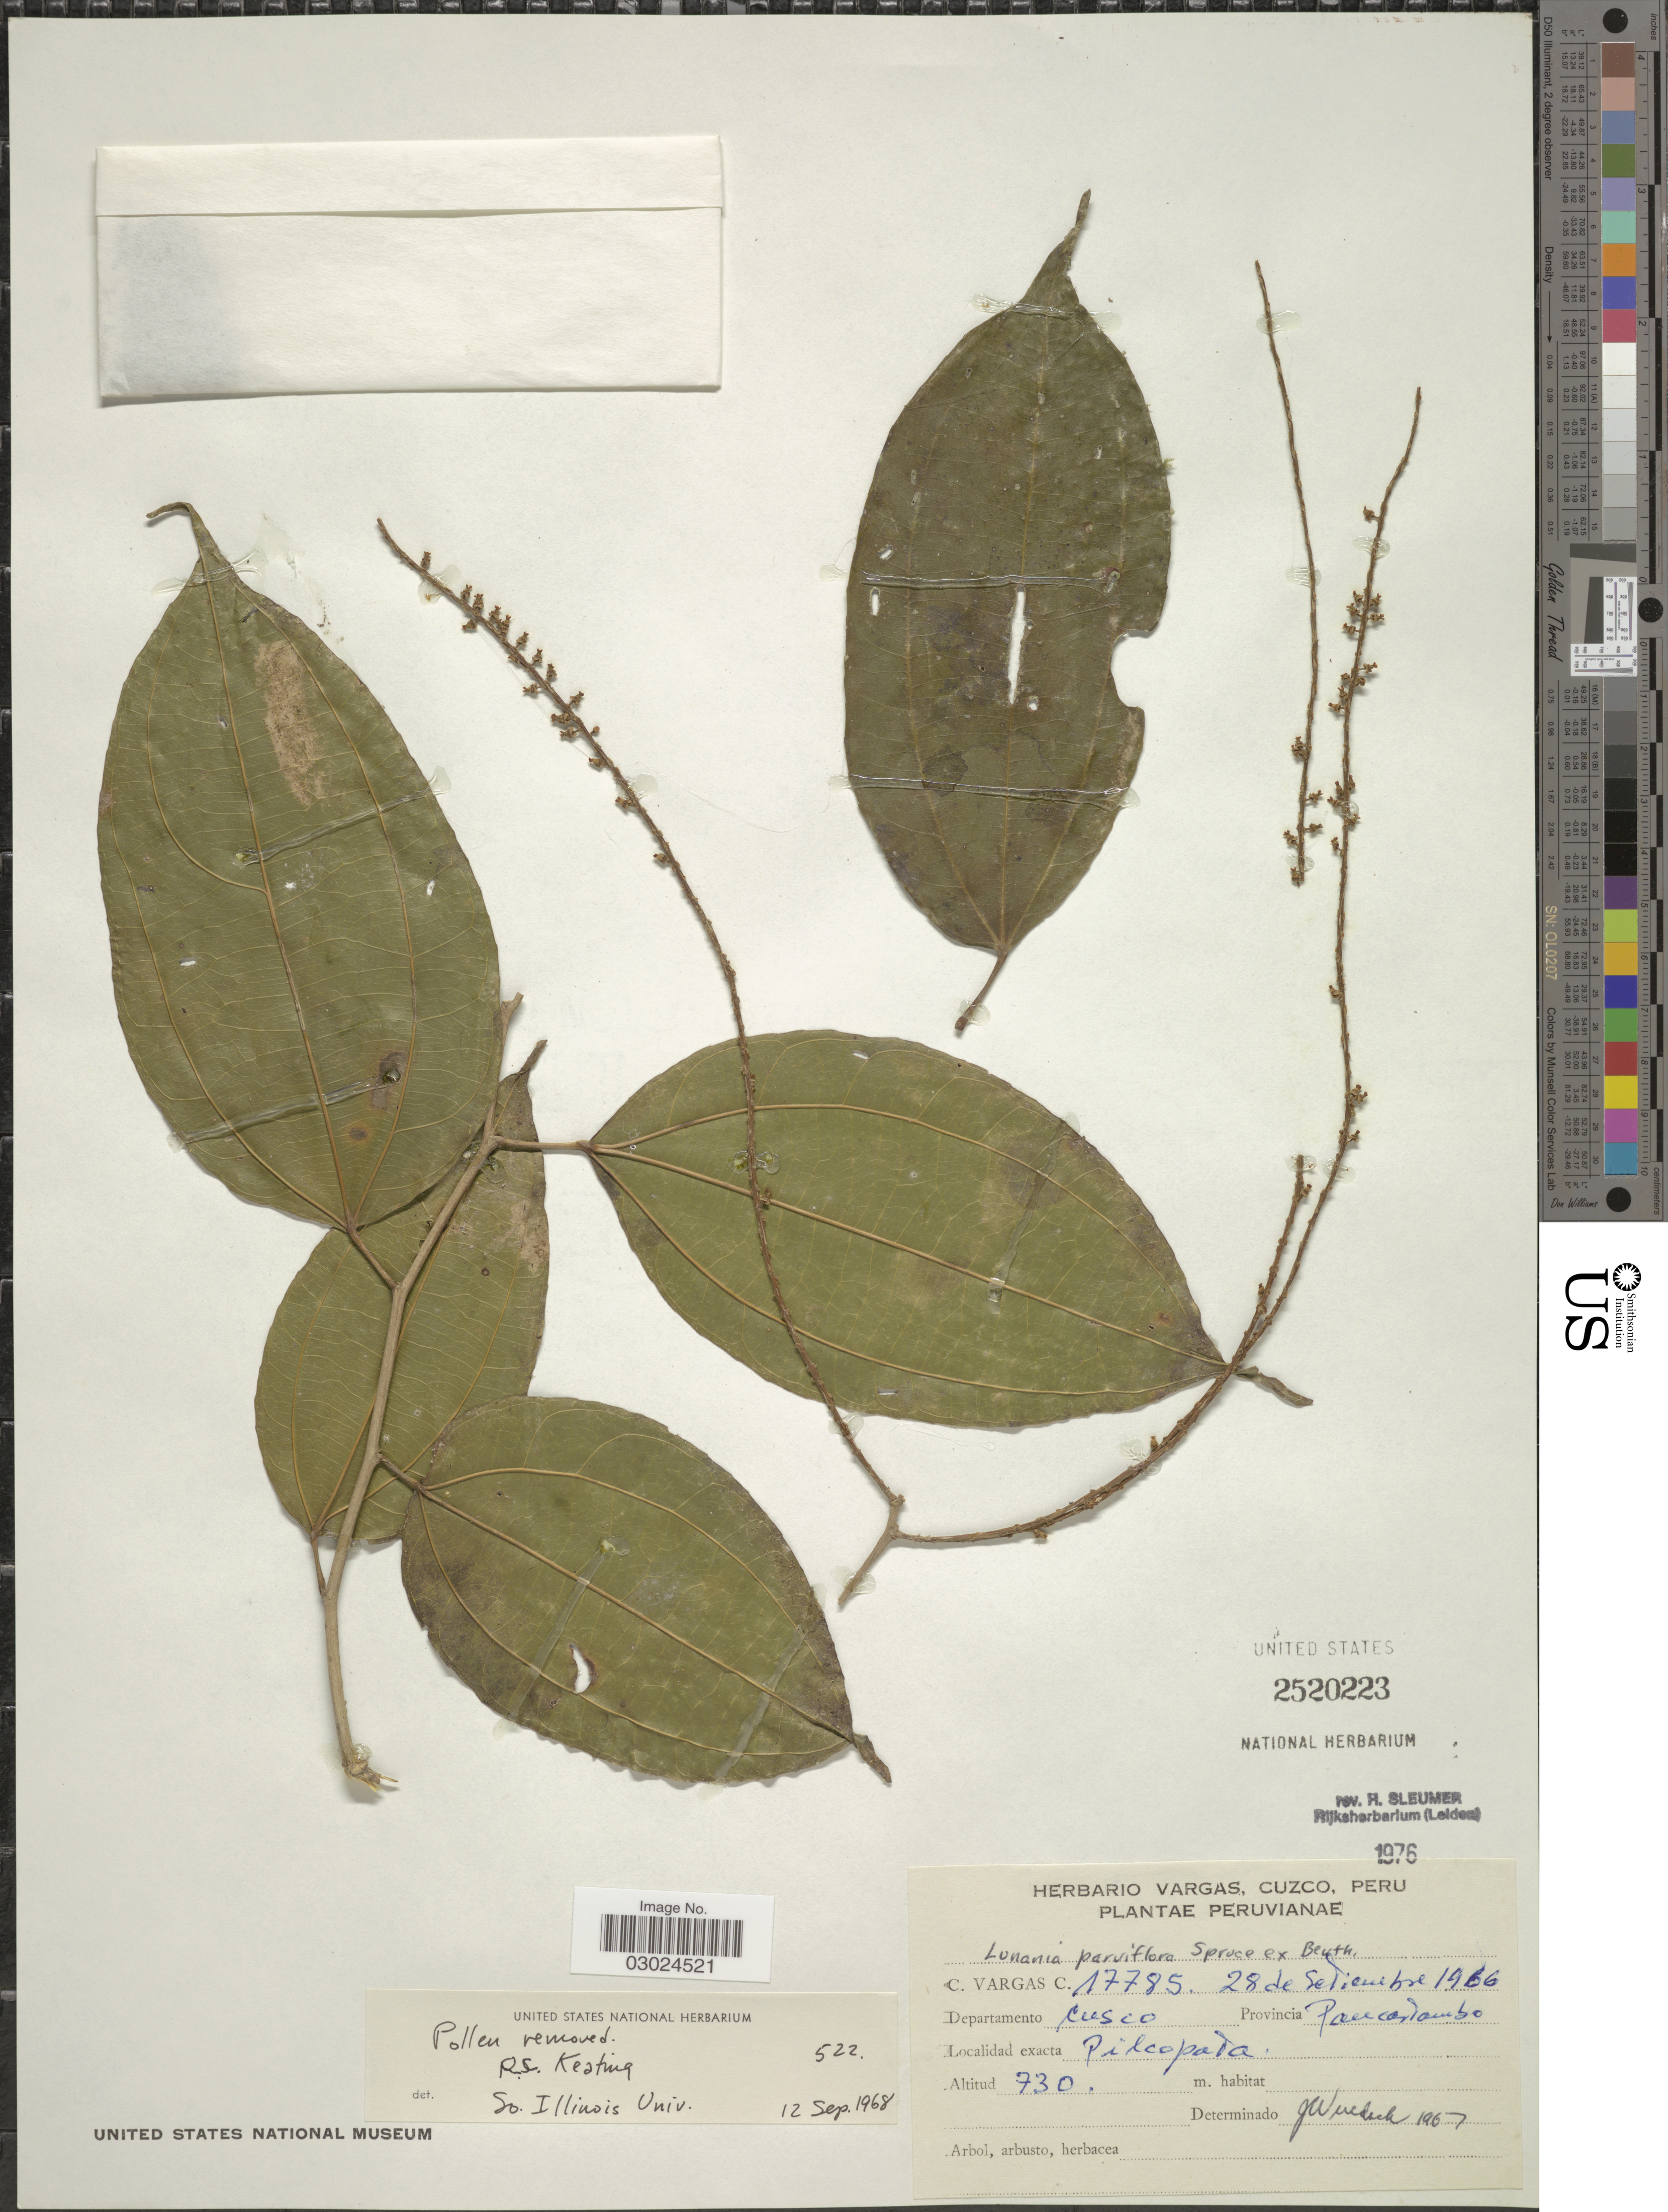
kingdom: Plantae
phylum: Tracheophyta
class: Magnoliopsida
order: Malpighiales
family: Salicaceae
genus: Lunania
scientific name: Lunania parviflora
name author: Spruce ex Benth.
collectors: C. Vargas Calderón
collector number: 17785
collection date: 1966-09-28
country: Peru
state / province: Cusco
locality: Departamento Cusco. Provincia Paucartambo. Pilcopata.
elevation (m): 730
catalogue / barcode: US 2520223